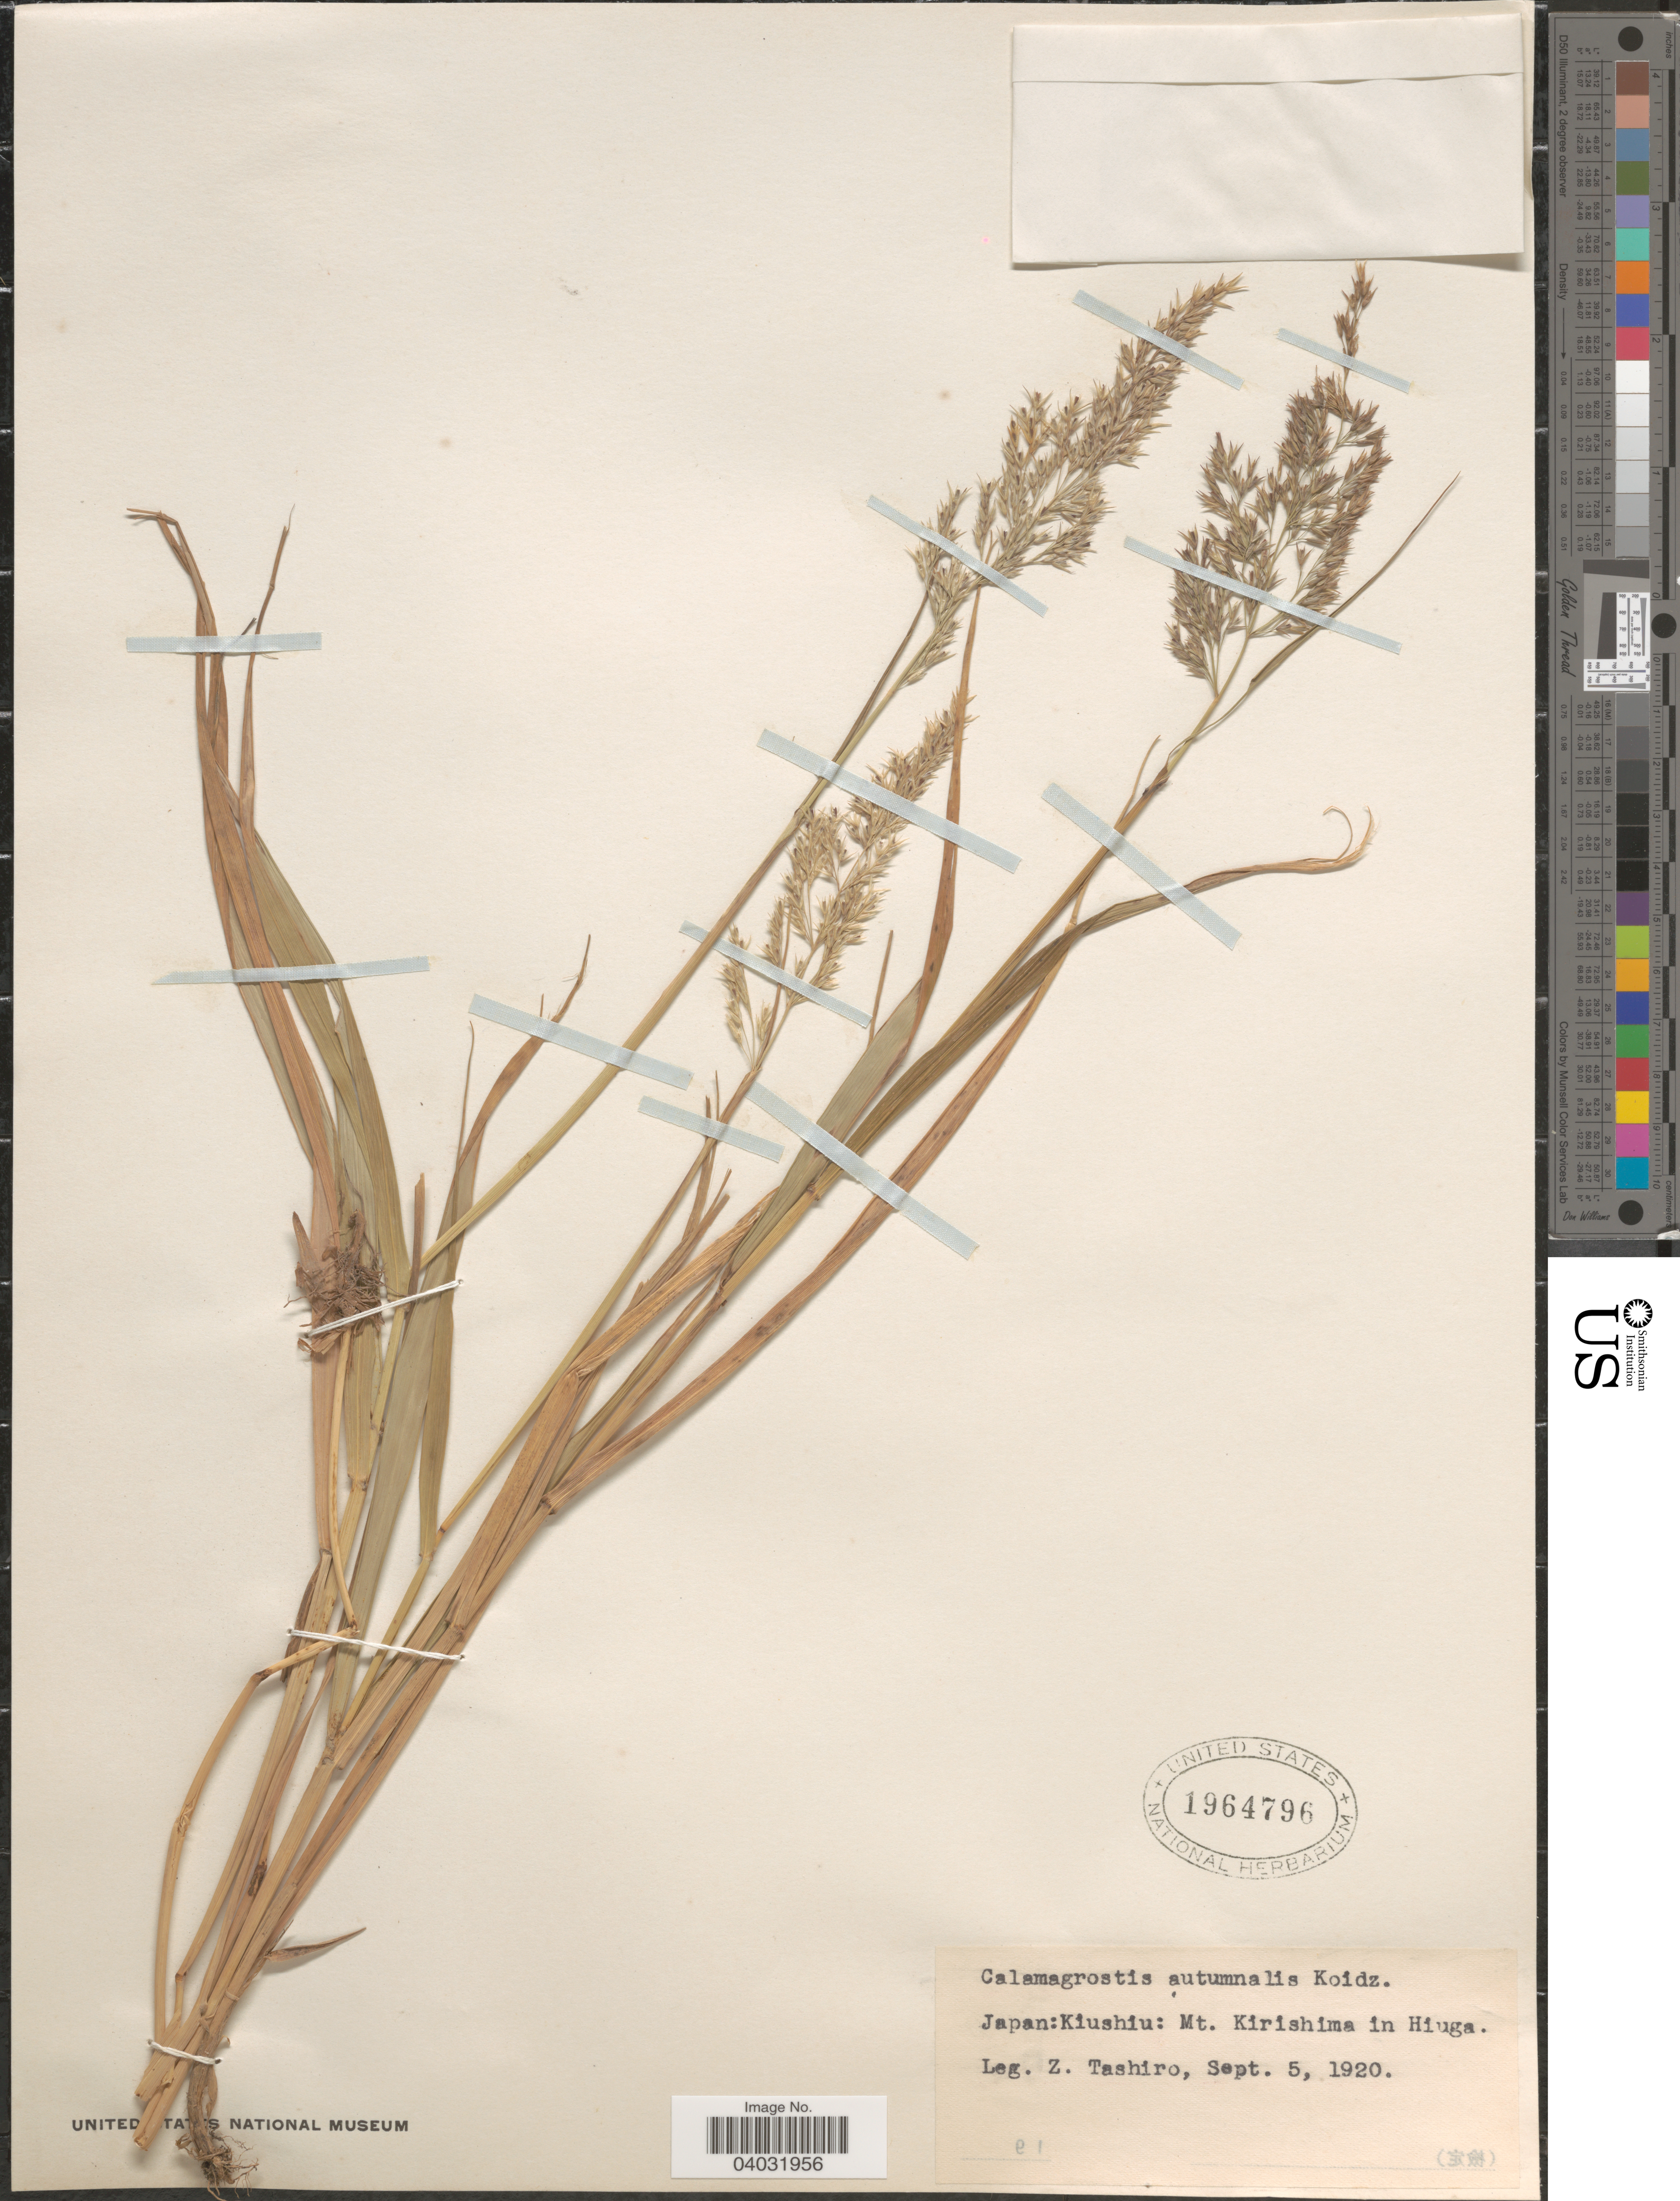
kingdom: Plantae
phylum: Tracheophyta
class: Liliopsida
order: Poales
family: Poaceae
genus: Calamagrostis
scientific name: Calamagrostis autumnalis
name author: Koidz.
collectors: Z. Tashiro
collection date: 1920-09-05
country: Japan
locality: Kiushiu: Mt. Kirishima in Hiuga.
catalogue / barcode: US 1964796